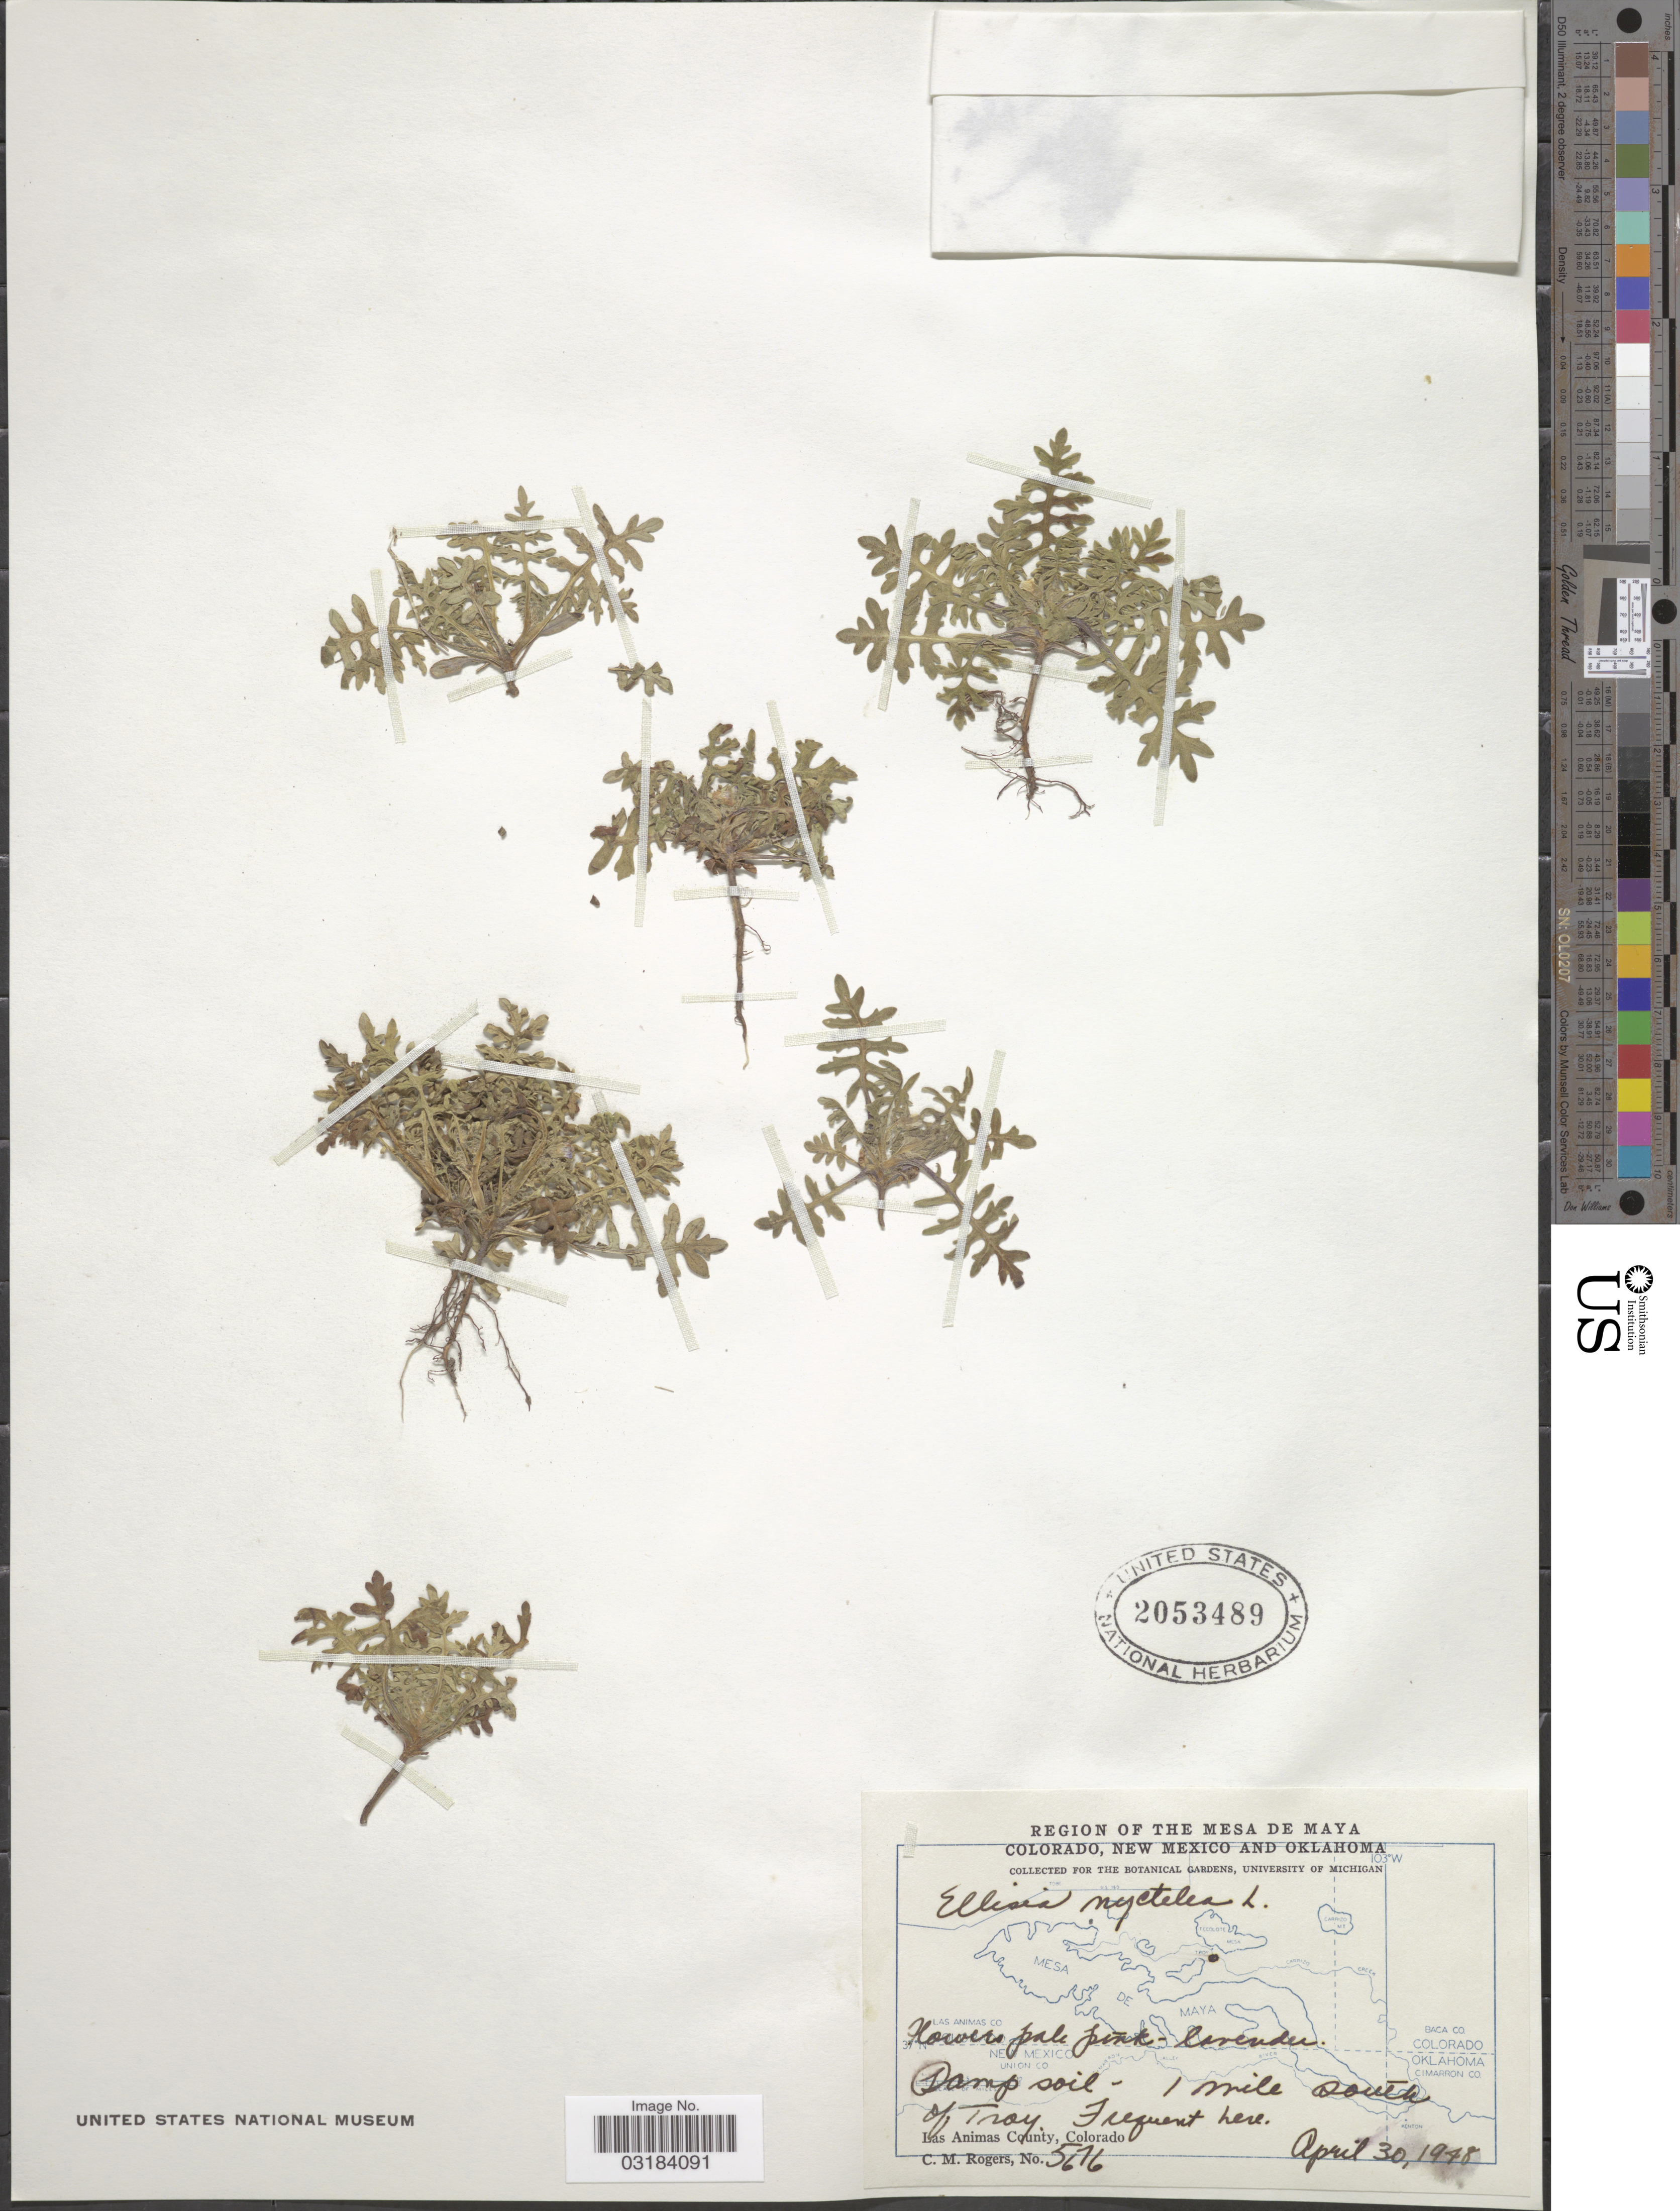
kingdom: Plantae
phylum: Tracheophyta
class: Magnoliopsida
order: Boraginales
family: Hydrophyllaceae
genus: Ellisia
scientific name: Ellisia nyctelea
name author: L.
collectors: C. M. Rogers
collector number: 5676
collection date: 1948-04-30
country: United States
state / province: Colorado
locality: Region of the Mesa de Maya. 1 mile south of Troy. Las Aminas County.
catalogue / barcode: US 2053489